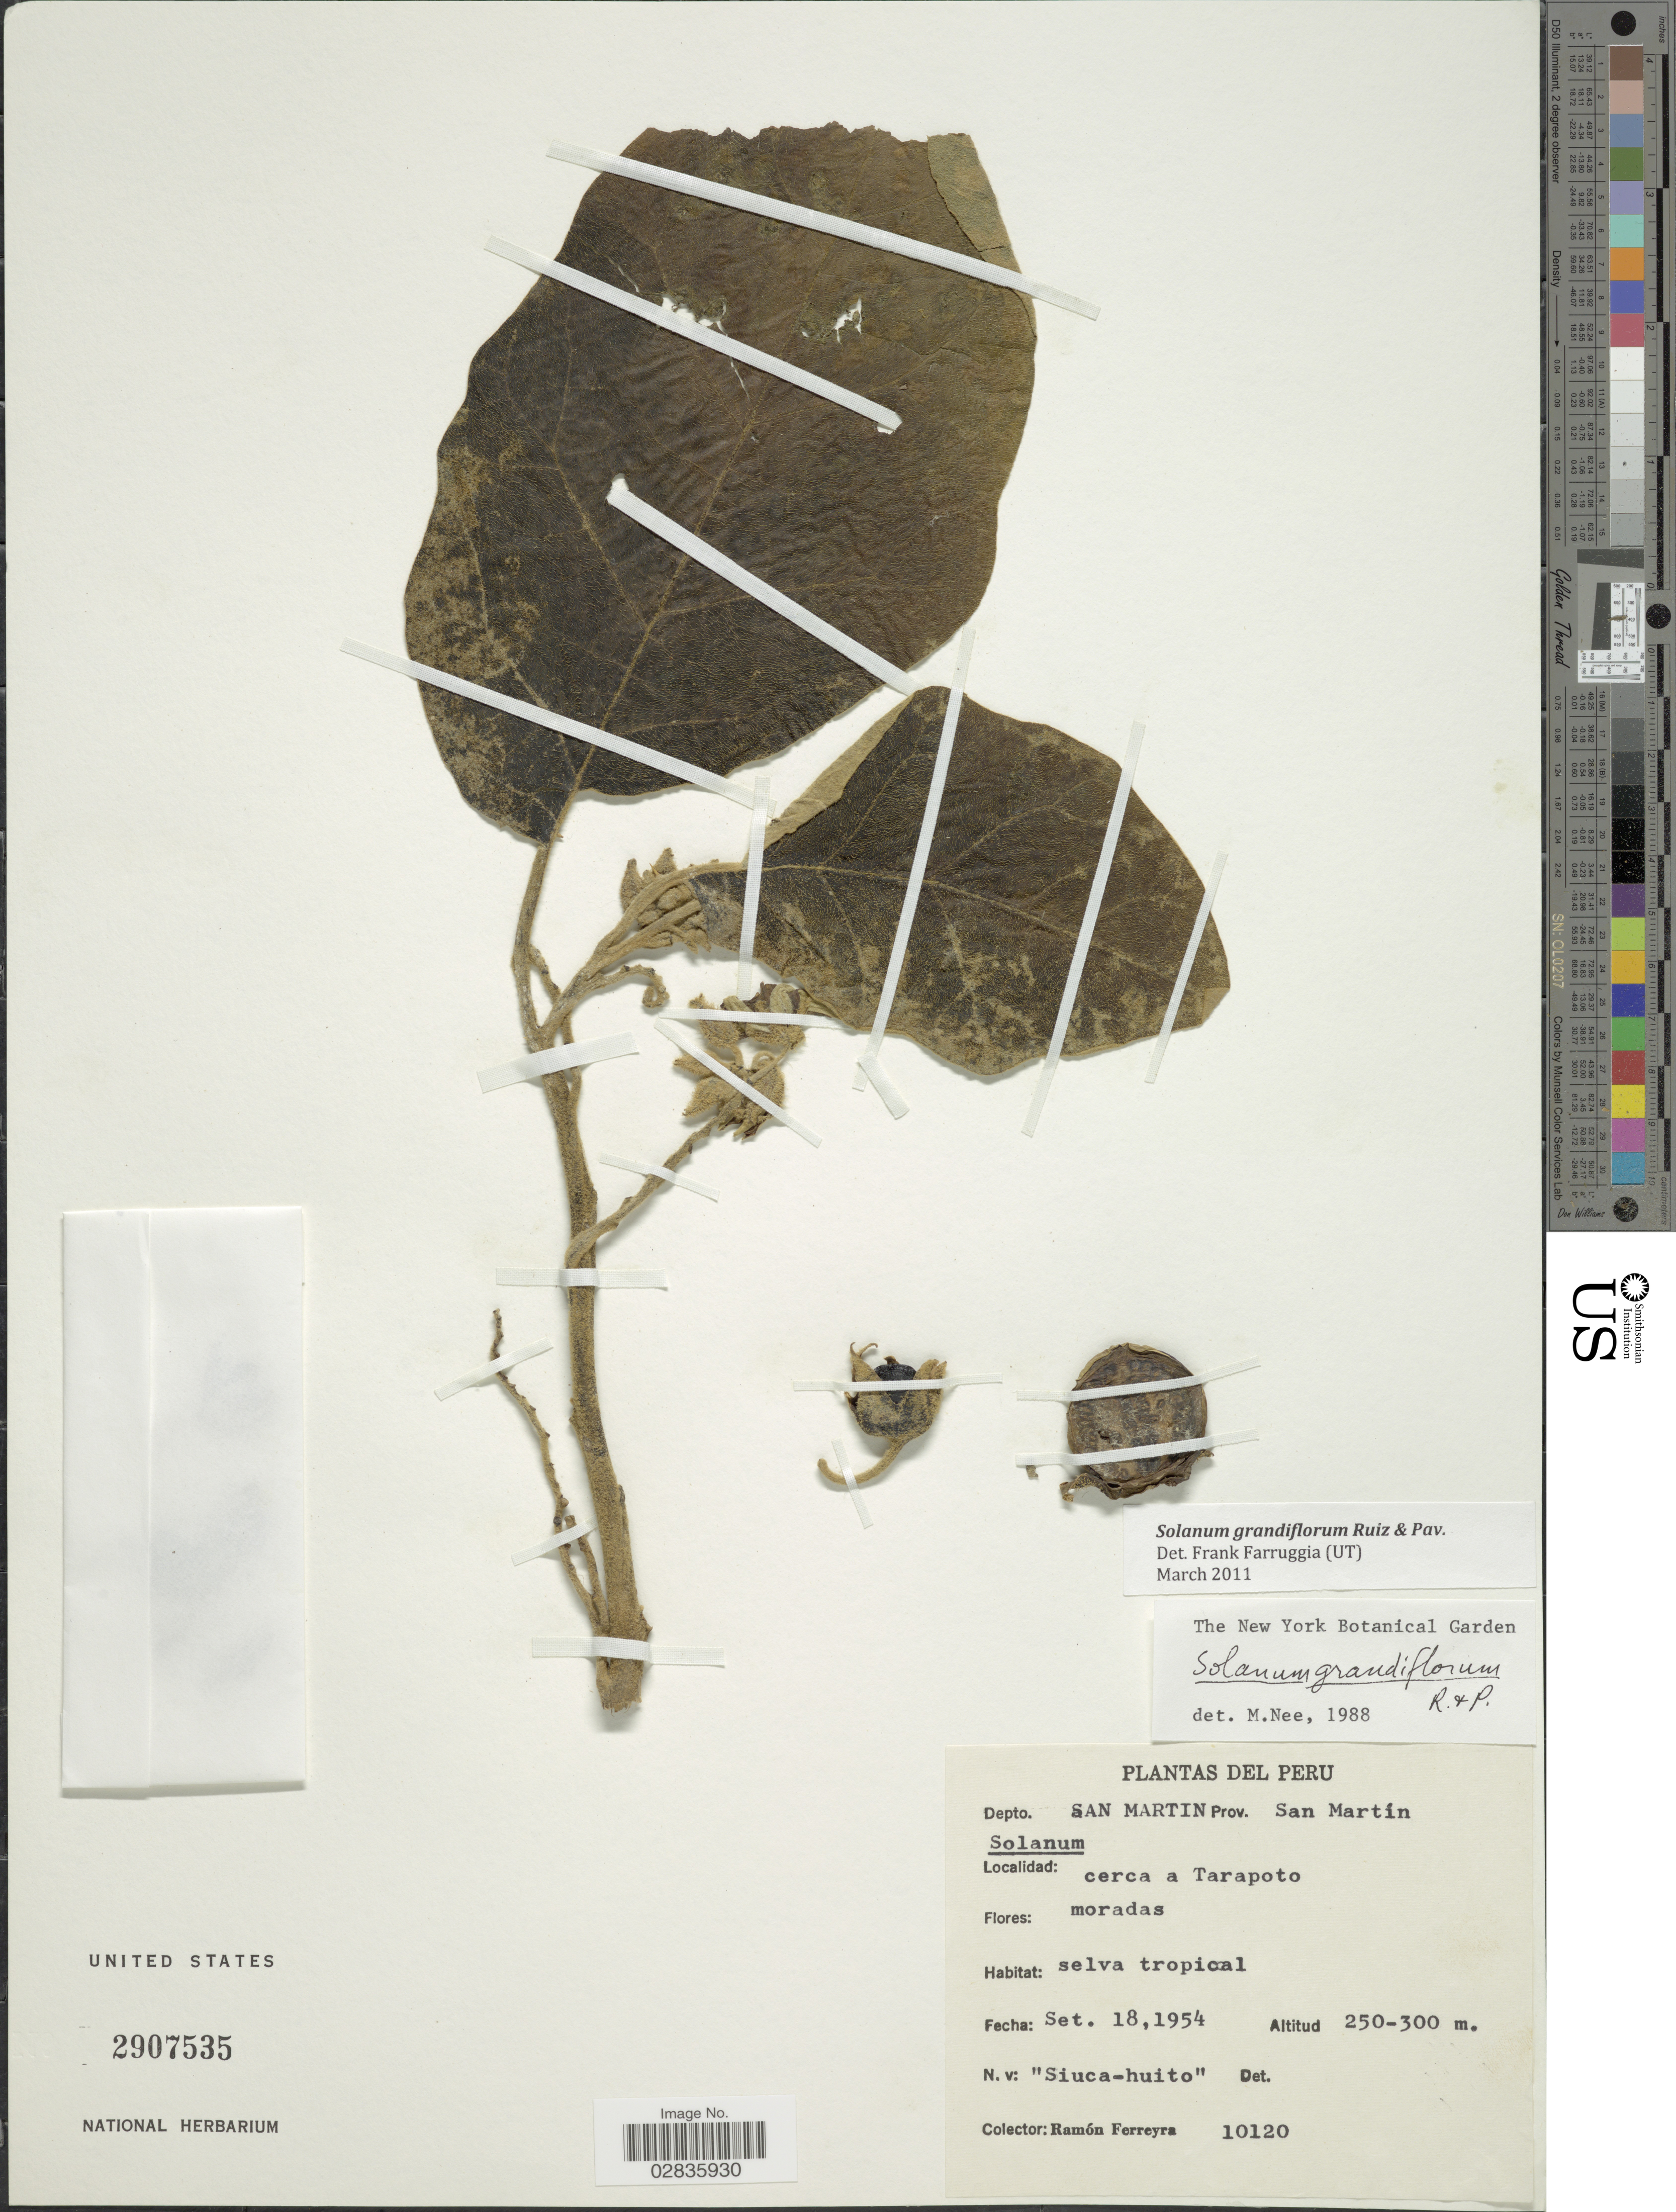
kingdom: Plantae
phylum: Tracheophyta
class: Magnoliopsida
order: Solanales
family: Solanaceae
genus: Solanum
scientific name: Solanum grandiflorum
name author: Ruiz & Pav.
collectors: R. A. Ferreyra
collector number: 10120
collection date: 1954-09-18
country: Peru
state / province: San Martín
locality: Depto. San Martin. Prov. San Martín. Cerca a Tarapoto.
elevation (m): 250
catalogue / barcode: US 2907535